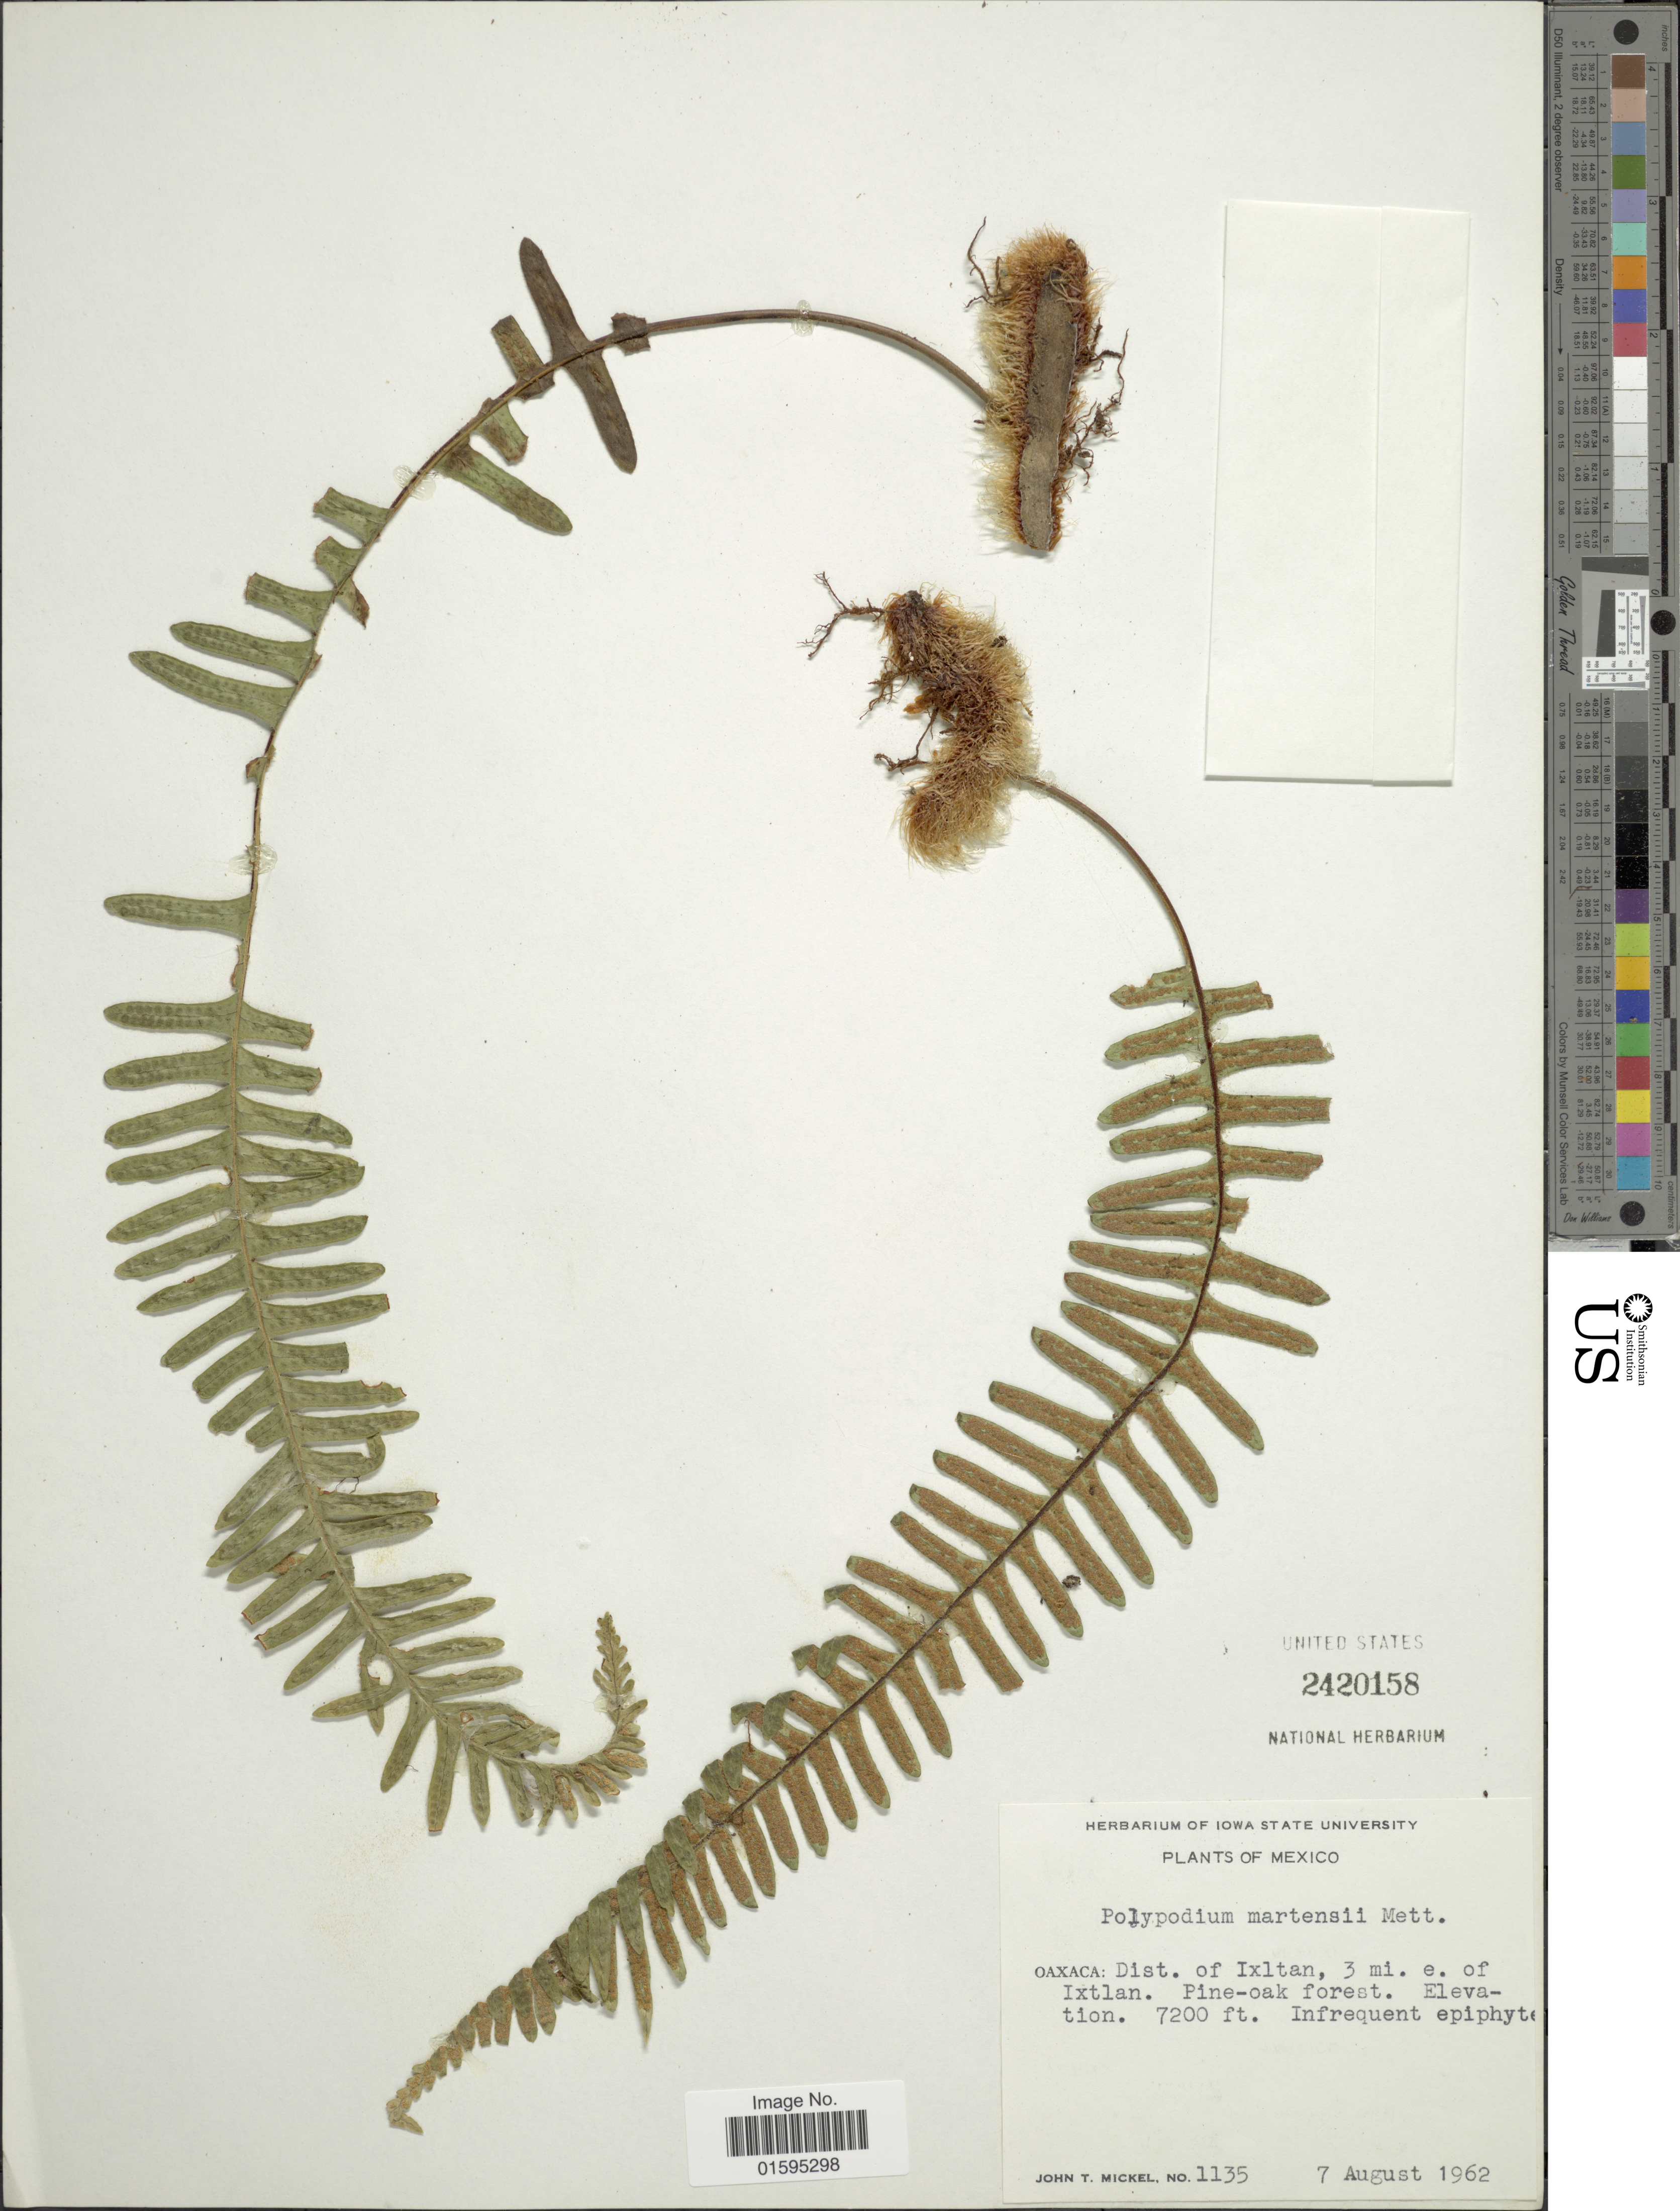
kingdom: Plantae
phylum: Tracheophyta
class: Polypodiopsida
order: Polypodiales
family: Polypodiaceae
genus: Polypodium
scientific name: Polypodium martensii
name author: Mett.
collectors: J. T. Mickel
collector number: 1135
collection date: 1962-08-07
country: Mexico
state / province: Oaxaca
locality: Dist. of Ixtlan, 3 mi. e. of Ixtlan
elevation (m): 2195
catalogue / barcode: US 2420158